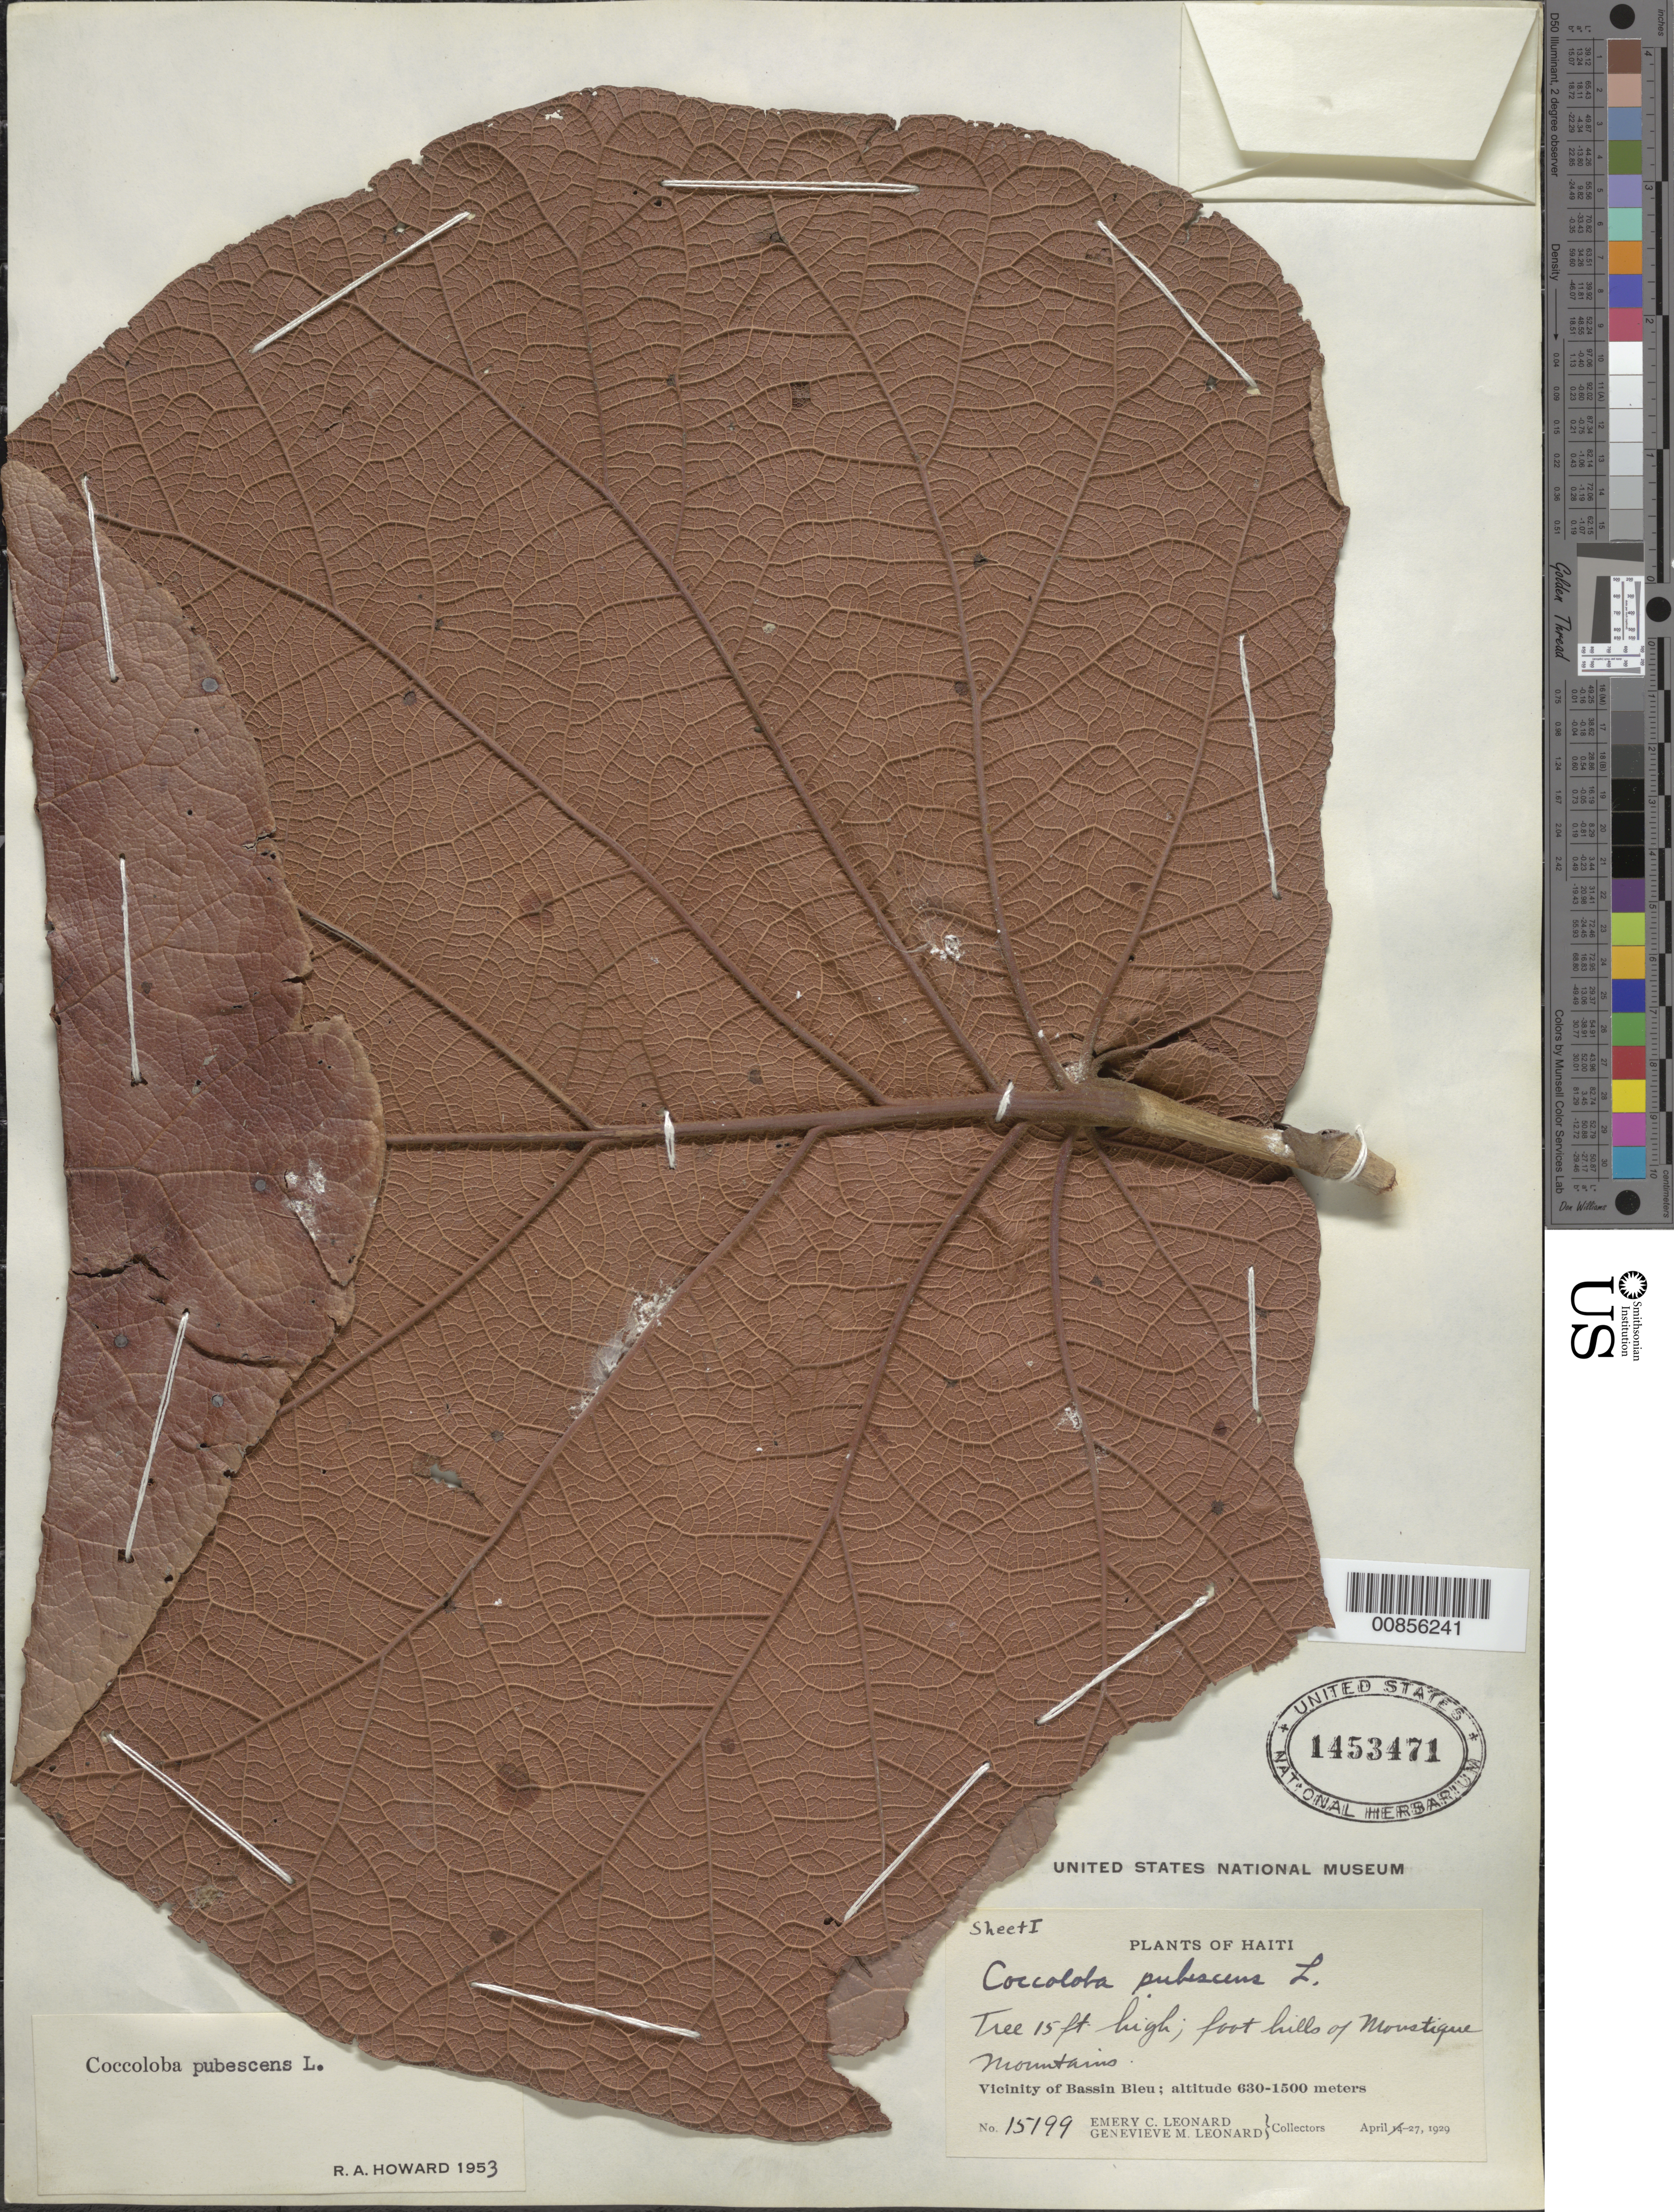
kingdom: Plantae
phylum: Tracheophyta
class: Magnoliopsida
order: Caryophyllales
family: Polygonaceae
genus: Coccoloba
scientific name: Coccoloba pubescens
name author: L.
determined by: Howard, R. A.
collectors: E. C. Leonard & G. M. Leonard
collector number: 15199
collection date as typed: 27 Apr 1929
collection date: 1929-04-27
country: Haiti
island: Hispaniola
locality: Vicinity of Bassin Bleu. Foothills of Moustique Mountains.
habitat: Foothills.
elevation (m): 630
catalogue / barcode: US 1453471